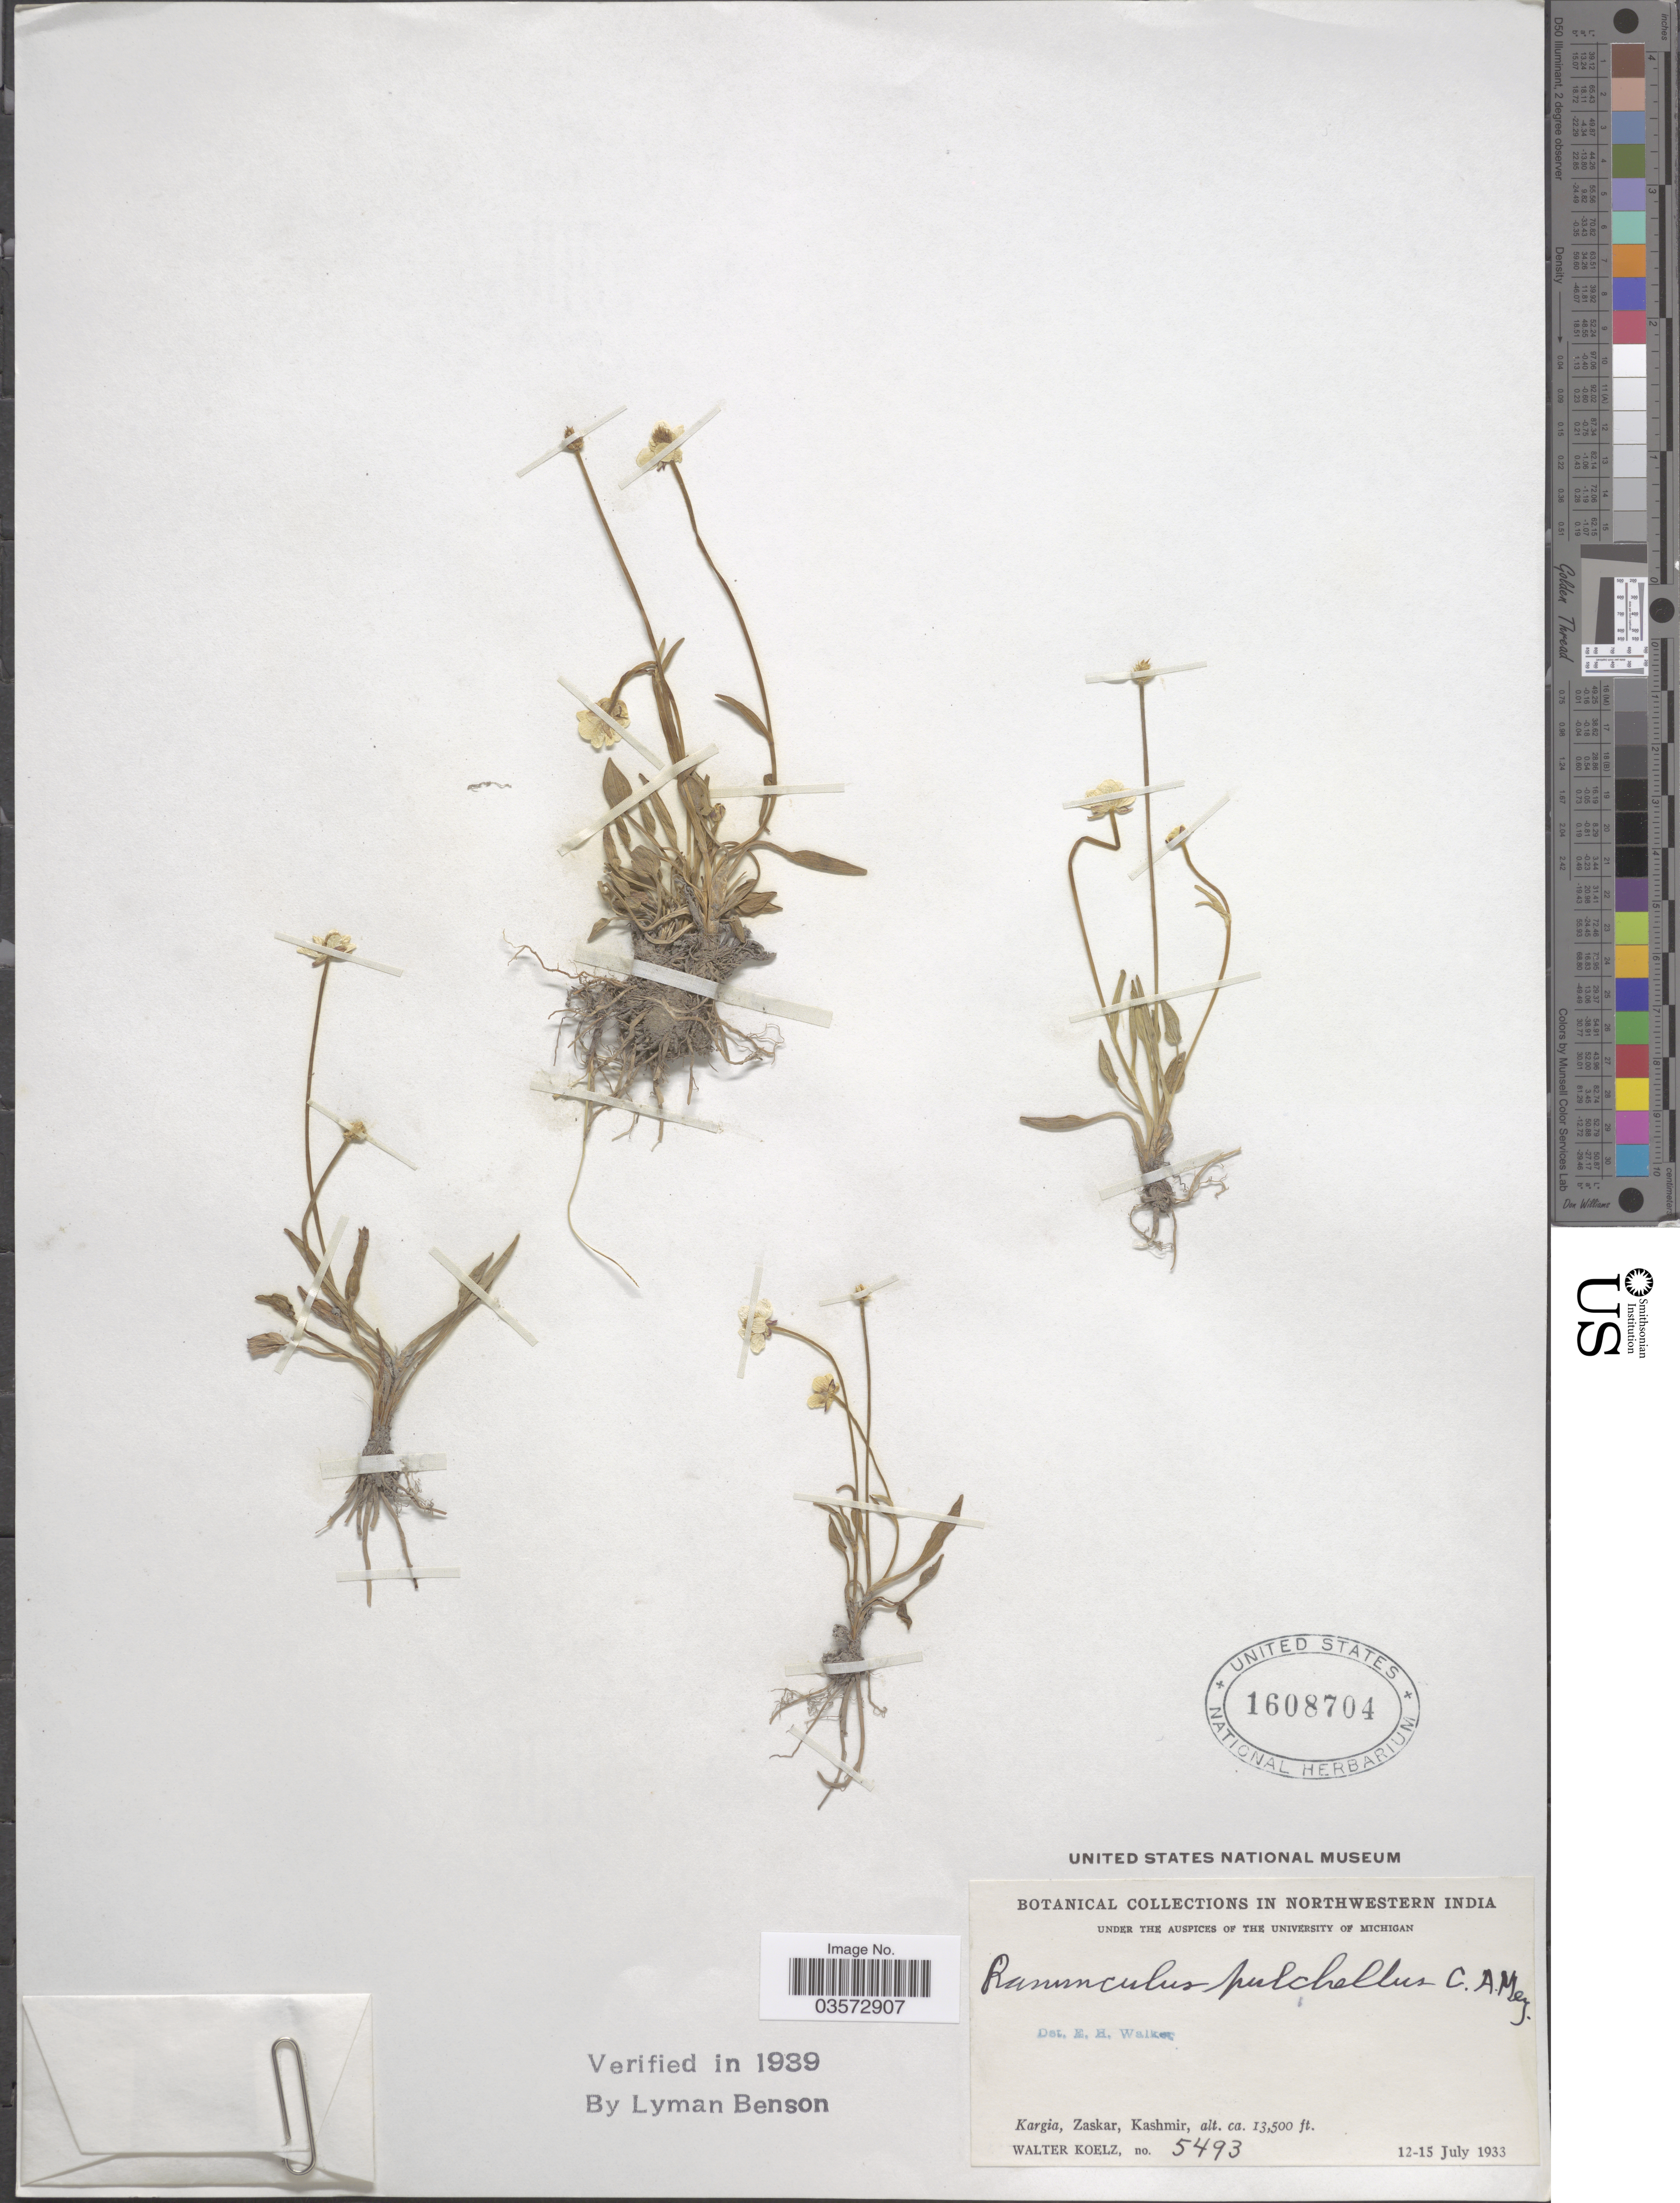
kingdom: Plantae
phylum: Tracheophyta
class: Magnoliopsida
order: Ranunculales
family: Ranunculaceae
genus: Ranunculus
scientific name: Ranunculus pulchellus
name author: Ledeb. ex Spreng.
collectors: W. N. Koelz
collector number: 5493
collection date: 1933-07-12/1933-07-15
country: India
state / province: Jammu and Kashmir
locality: Northwestern India. Kargia, Zaskar, Kashmir.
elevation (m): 4115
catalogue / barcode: US 1608704